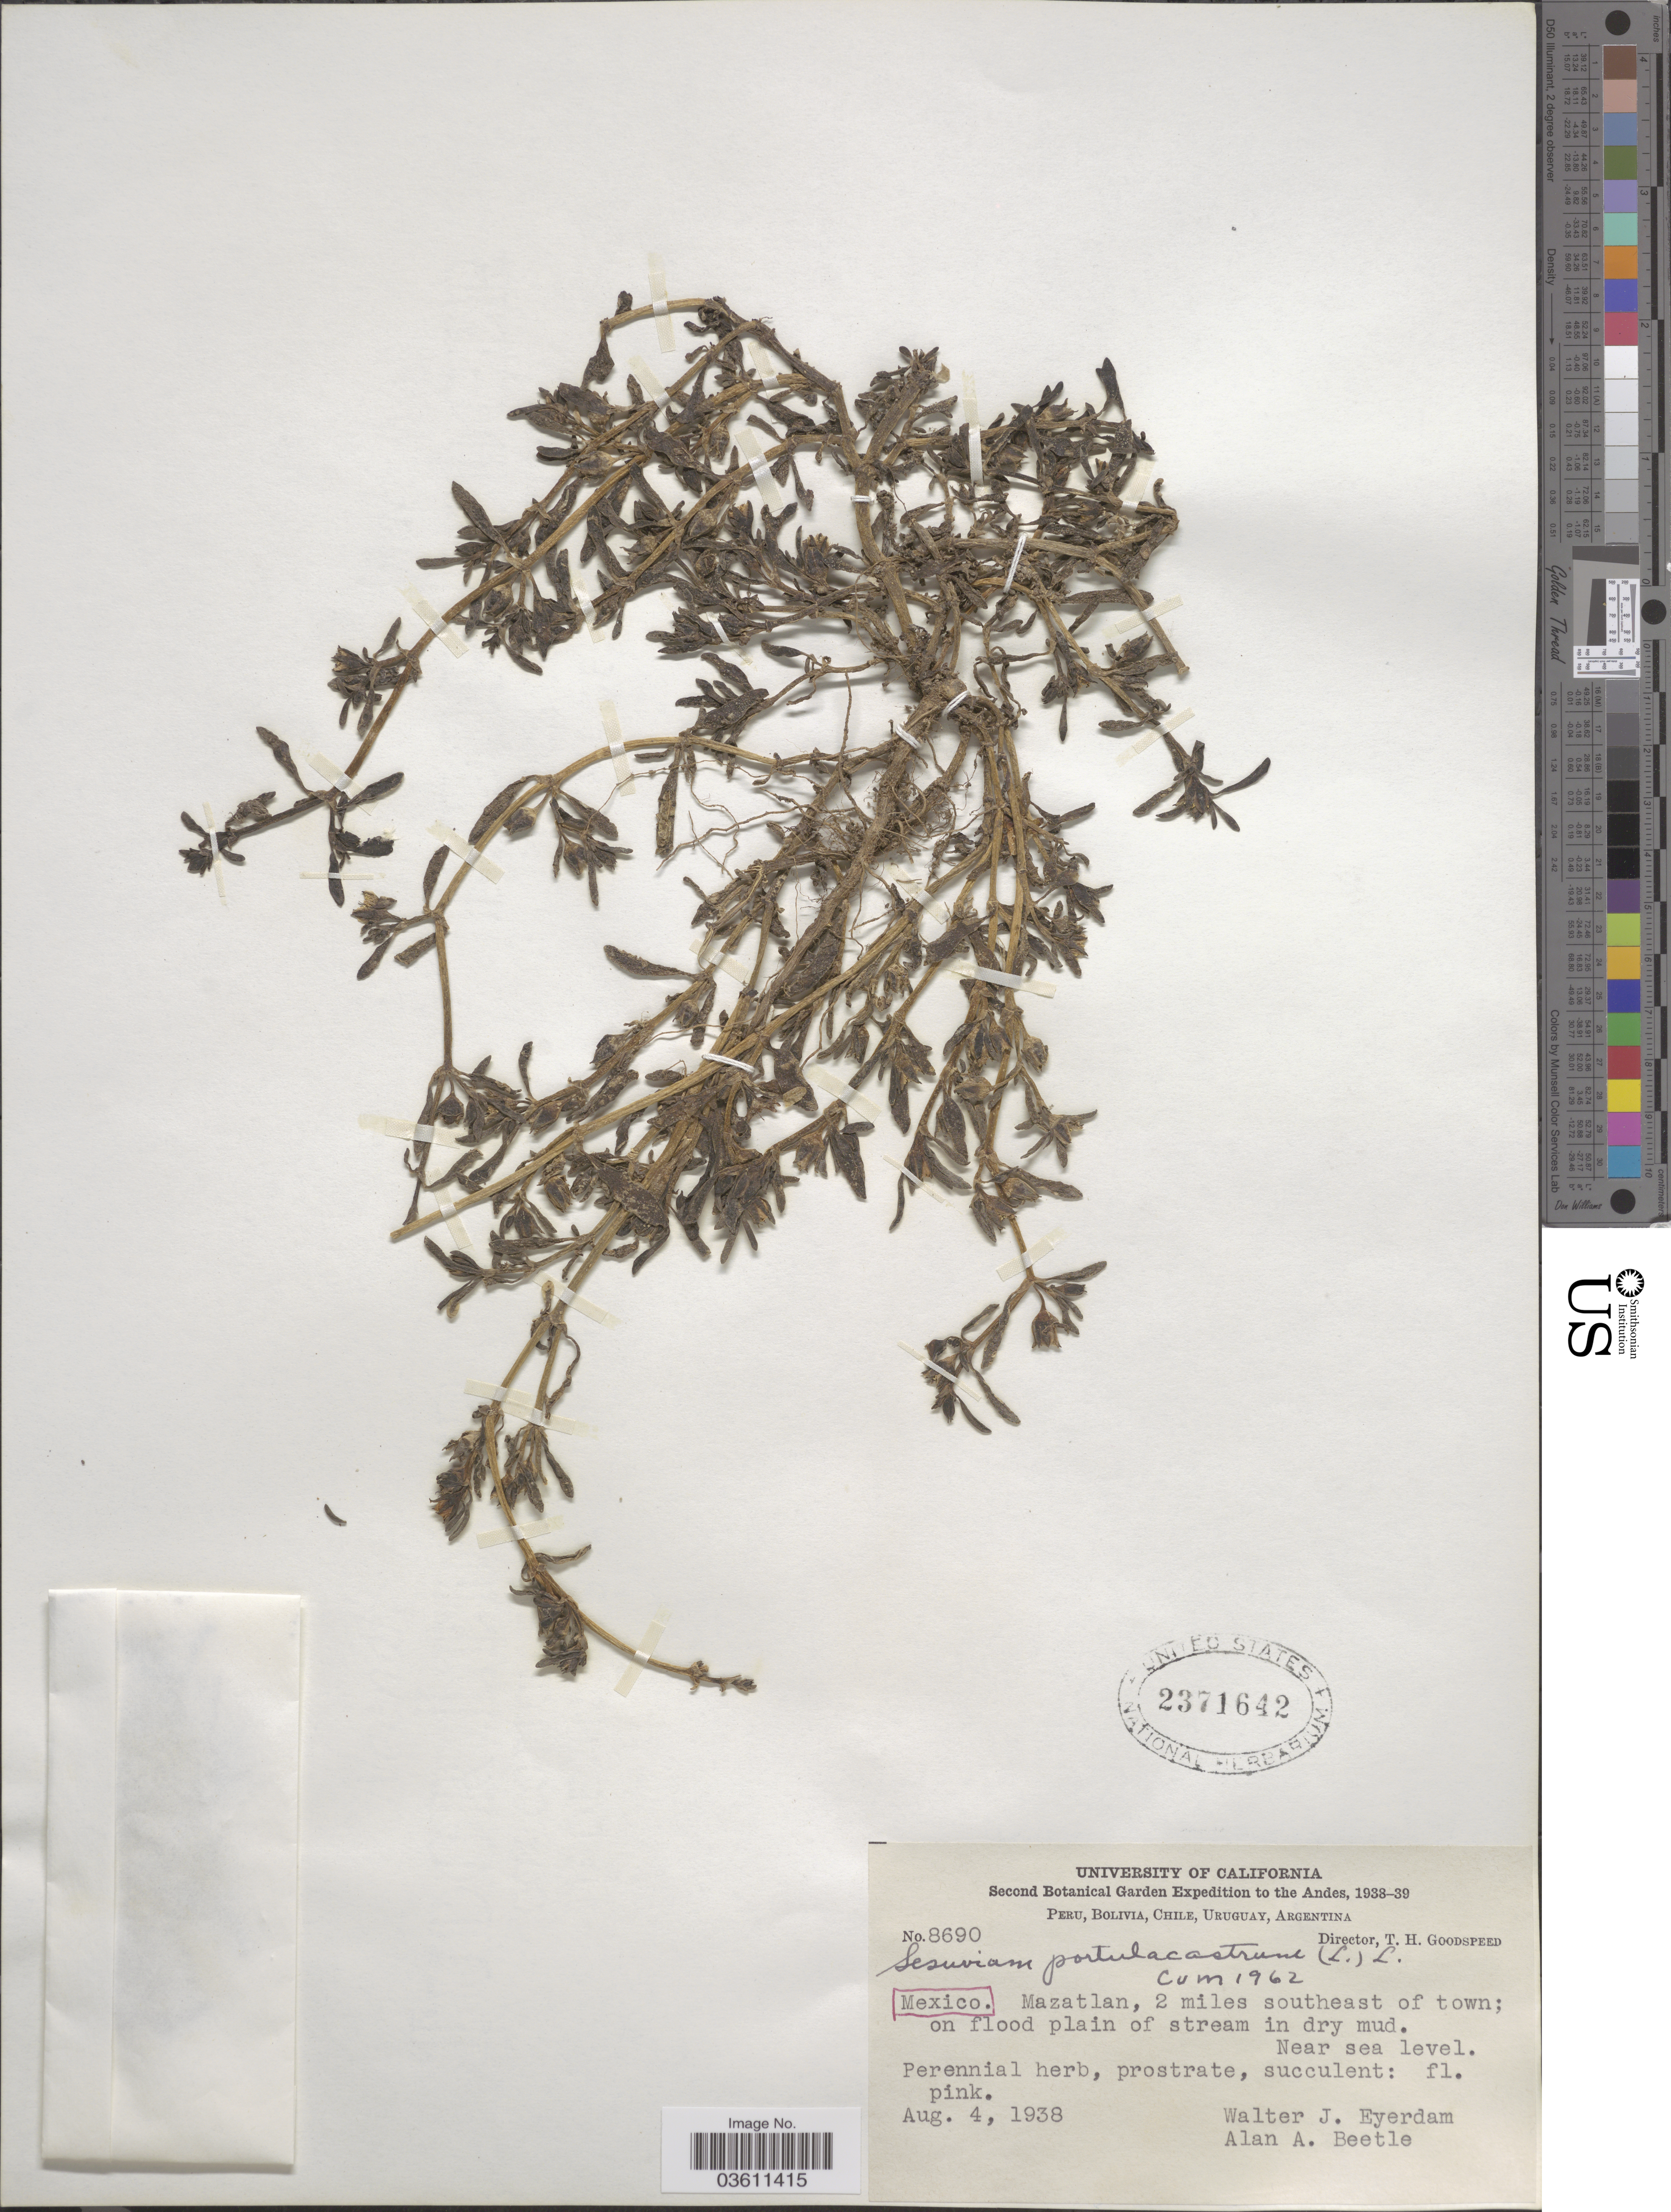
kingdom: Plantae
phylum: Tracheophyta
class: Magnoliopsida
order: Caryophyllales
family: Aizoaceae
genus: Sesuvium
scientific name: Sesuvium portulacastrum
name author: (L.) L.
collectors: W. J. Eyerdam & A. A. Beetle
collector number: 8690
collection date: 1938-08-04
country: Mexico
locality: Mazatlan, 2 miles southeast of town.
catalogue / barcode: US 2371642